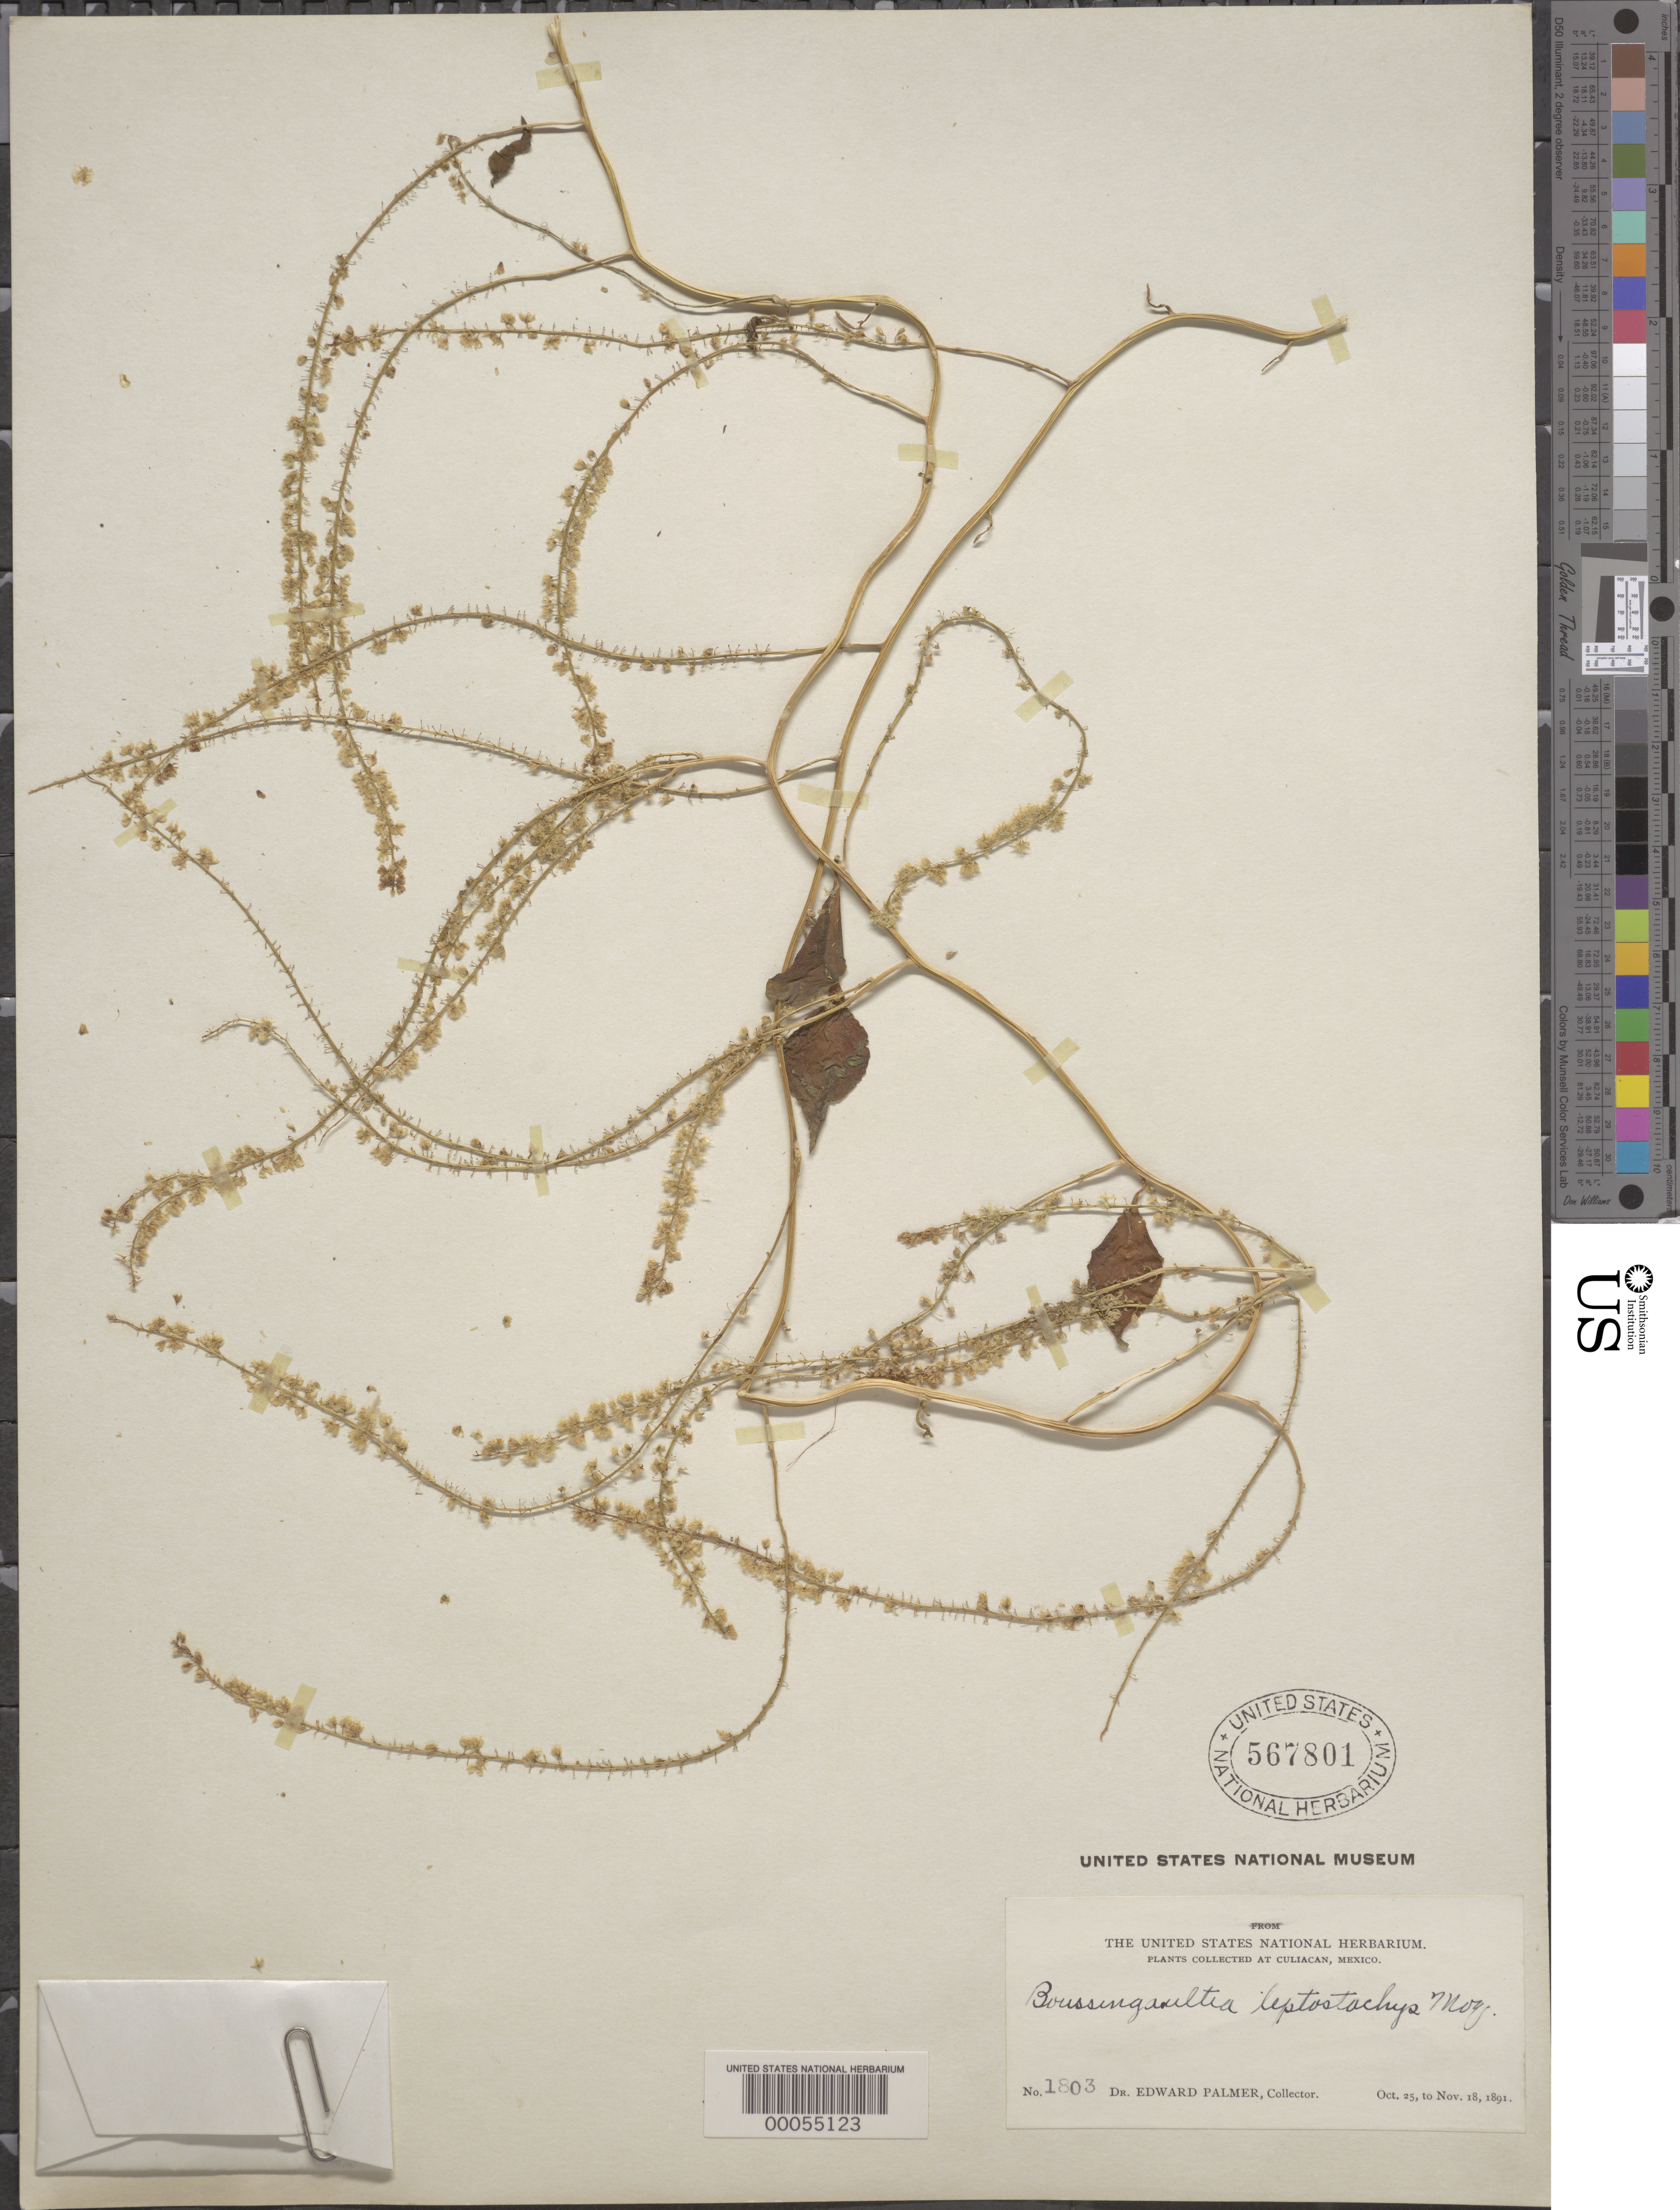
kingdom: Plantae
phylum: Tracheophyta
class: Magnoliopsida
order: Caryophyllales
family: Basellaceae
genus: Anredera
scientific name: Anredera vesicaria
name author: (Lam.) C.F. Gaertn.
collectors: E. Palmer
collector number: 1803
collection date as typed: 25 Oct 1891 to 18 Nov 1891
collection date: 1891-10-25/1891-11-18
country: Mexico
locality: Culiacan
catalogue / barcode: US 567801